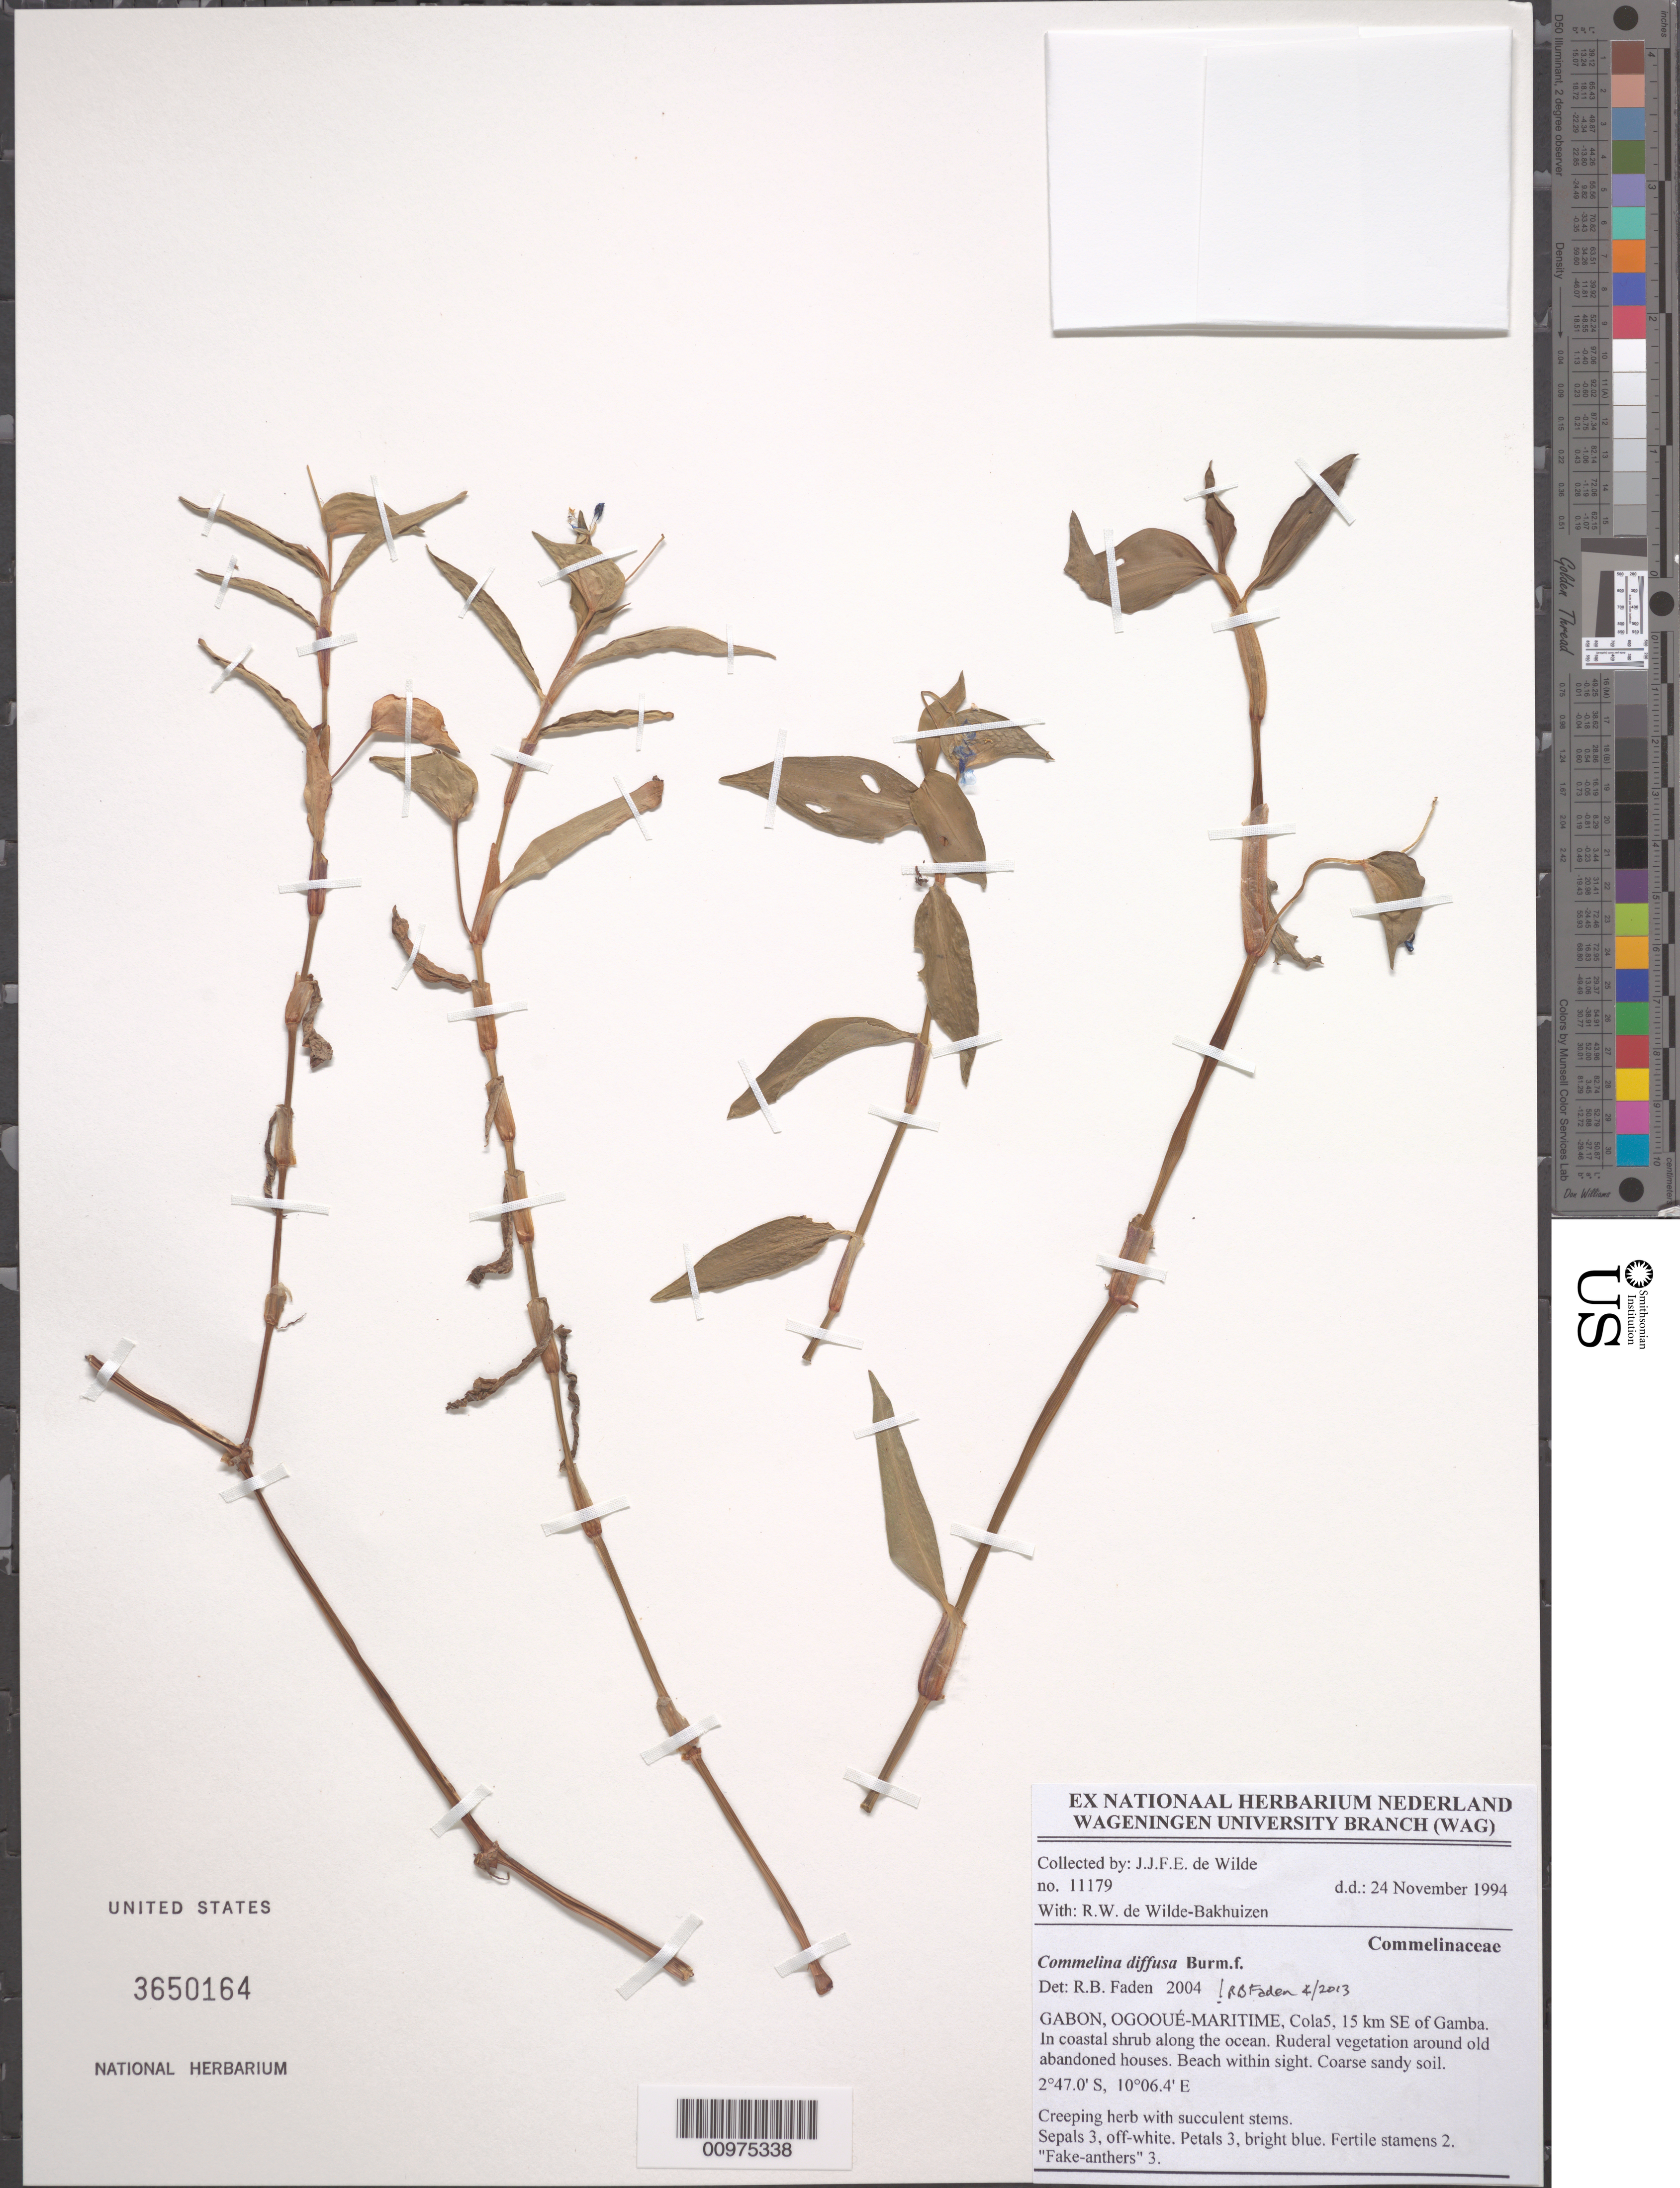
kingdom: Plantae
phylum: Tracheophyta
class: Liliopsida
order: Commelinales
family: Commelinaceae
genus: Commelina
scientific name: Commelina diffusa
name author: Burm. f.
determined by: Faden, Robert B., (US), Smithsonian Institution - National Museum of Natural History (UNITED STATES)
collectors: J.J. de Wilde & R. Wilde-Bakhuizen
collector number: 11179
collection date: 1994-11-24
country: Gabon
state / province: Ogooué-maritime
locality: Cola5, 15 km SE of Gamba.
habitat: In coastal shrub along the ocean. Ruderal vegetation around old abandoned houses. Beach within sight. Coarse sandy soil.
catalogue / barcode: US 3650164